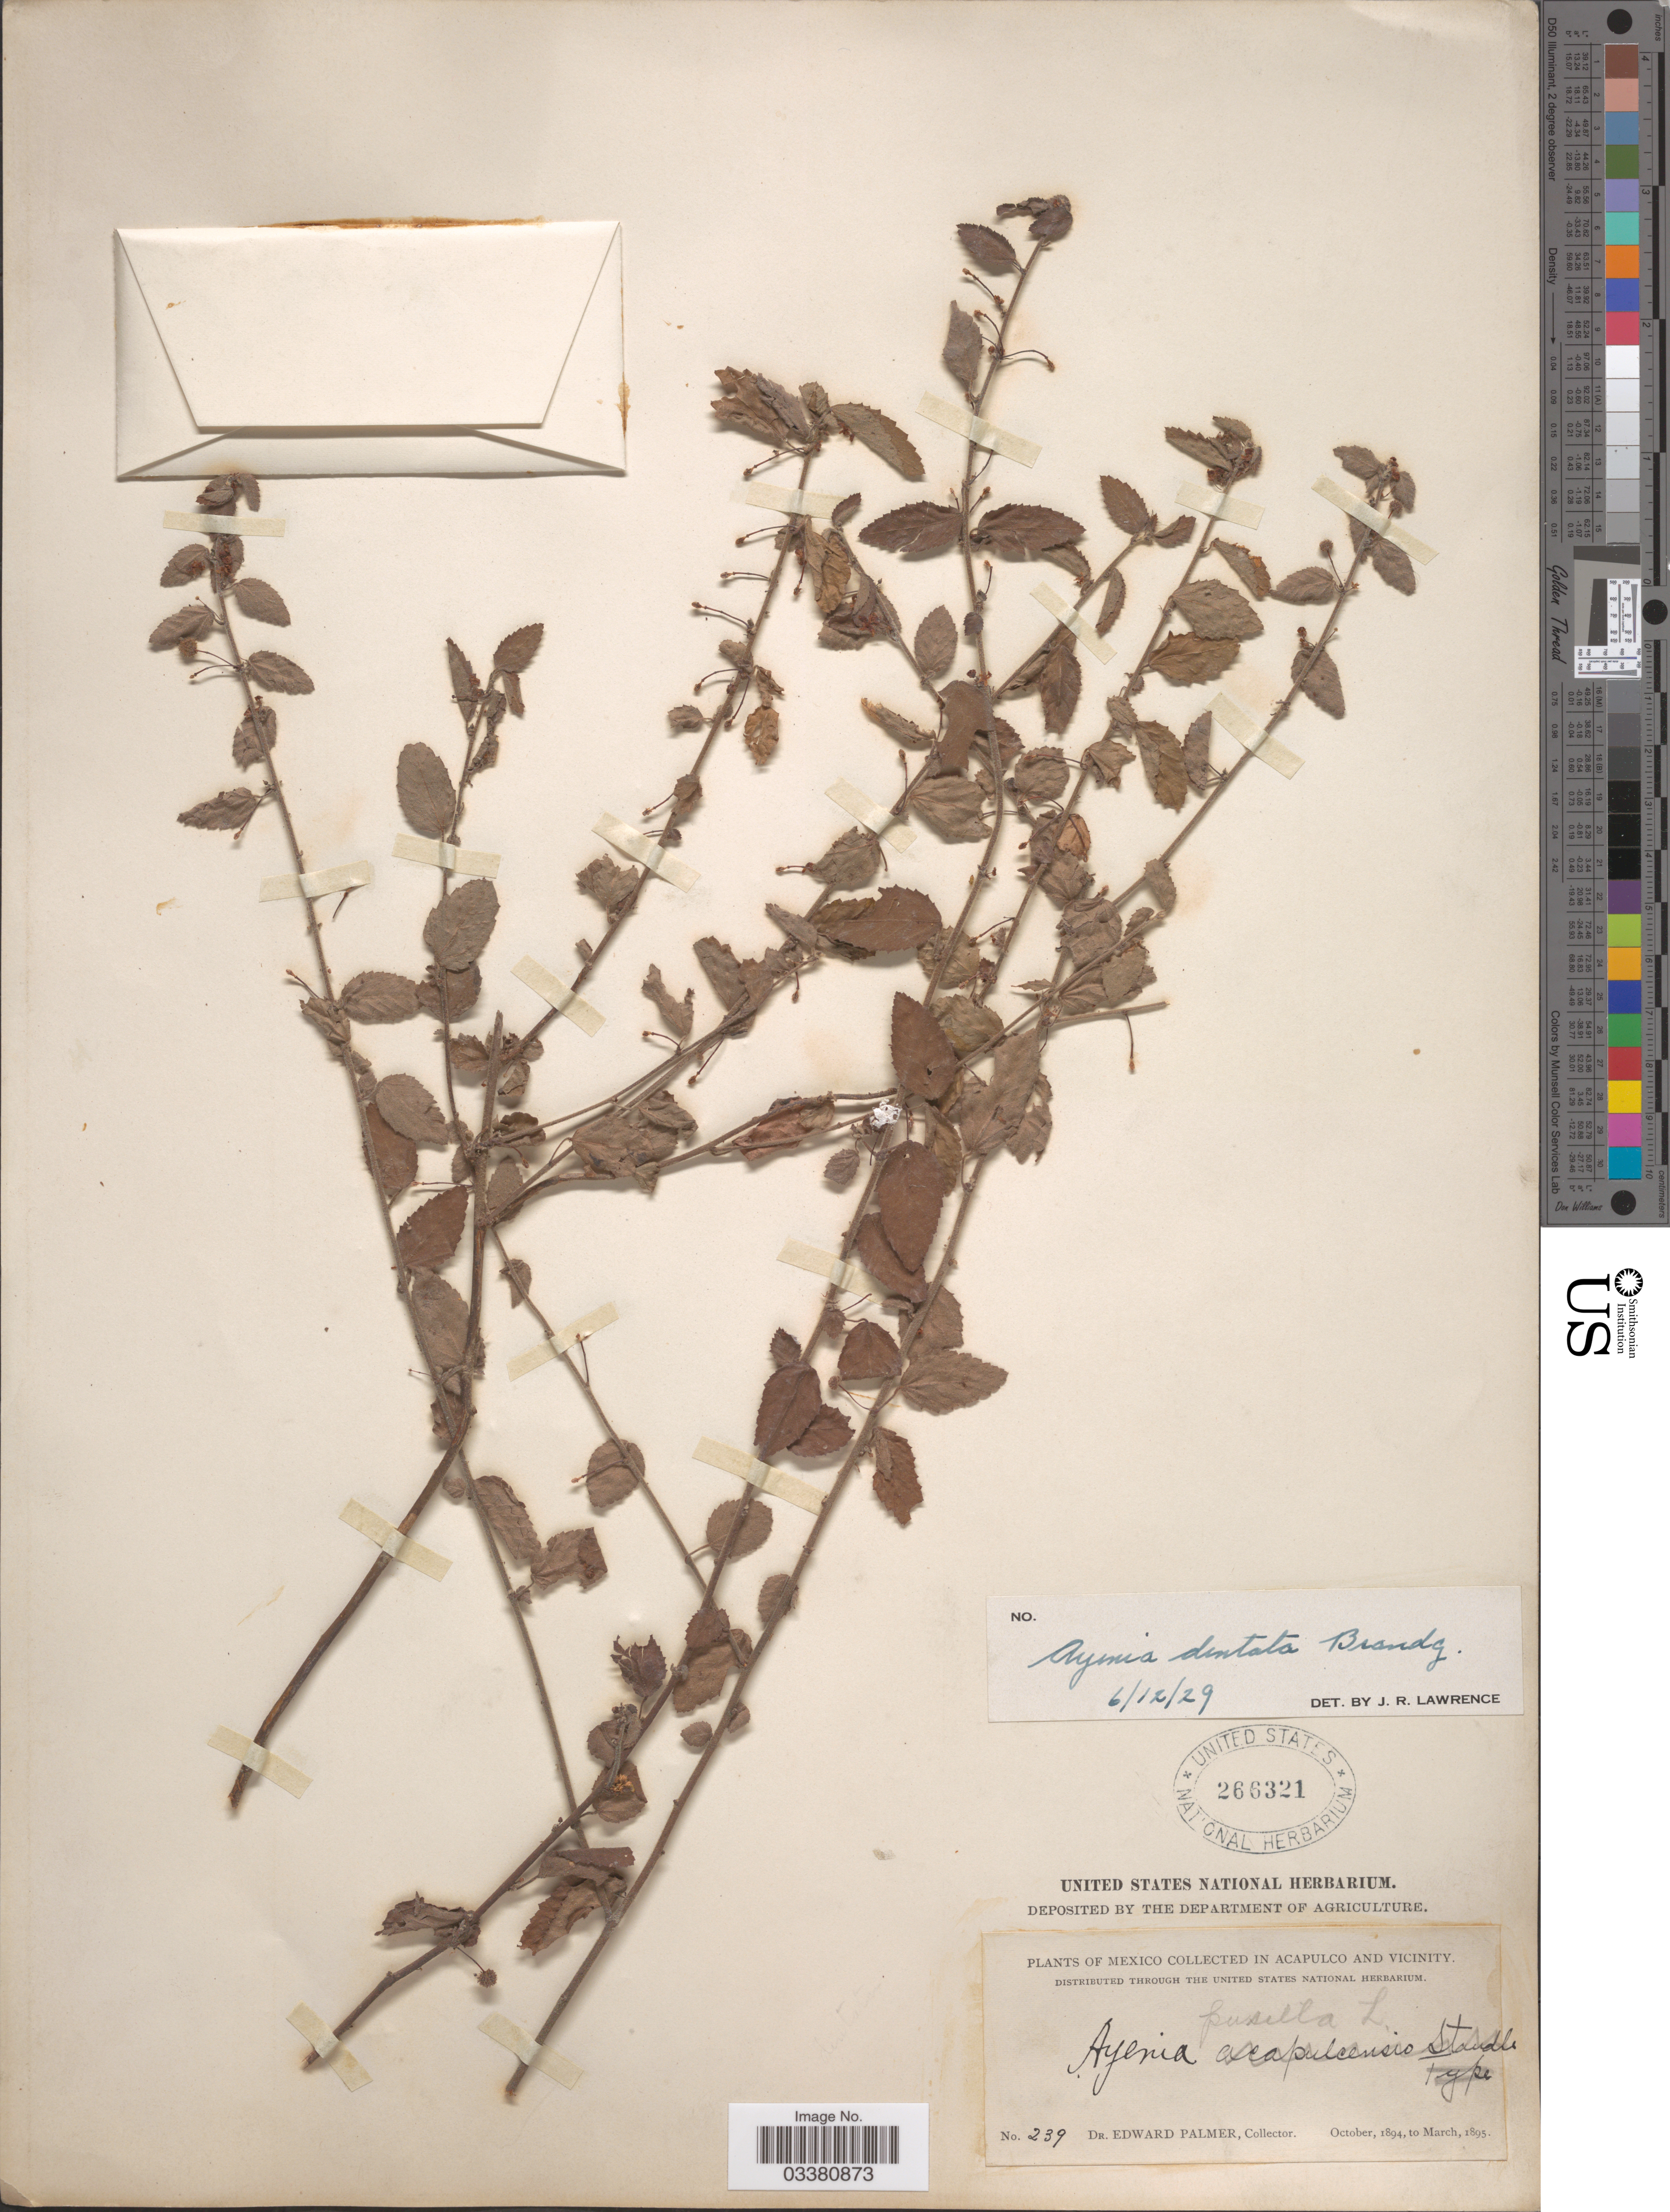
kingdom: Plantae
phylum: Tracheophyta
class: Magnoliopsida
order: Malvales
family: Malvaceae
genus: Ayenia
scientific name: Ayenia dentata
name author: Brandegee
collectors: E. Palmer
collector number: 239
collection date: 1894-10/1895-03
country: Mexico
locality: In Acapulco and vicinity.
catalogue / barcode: US 266321